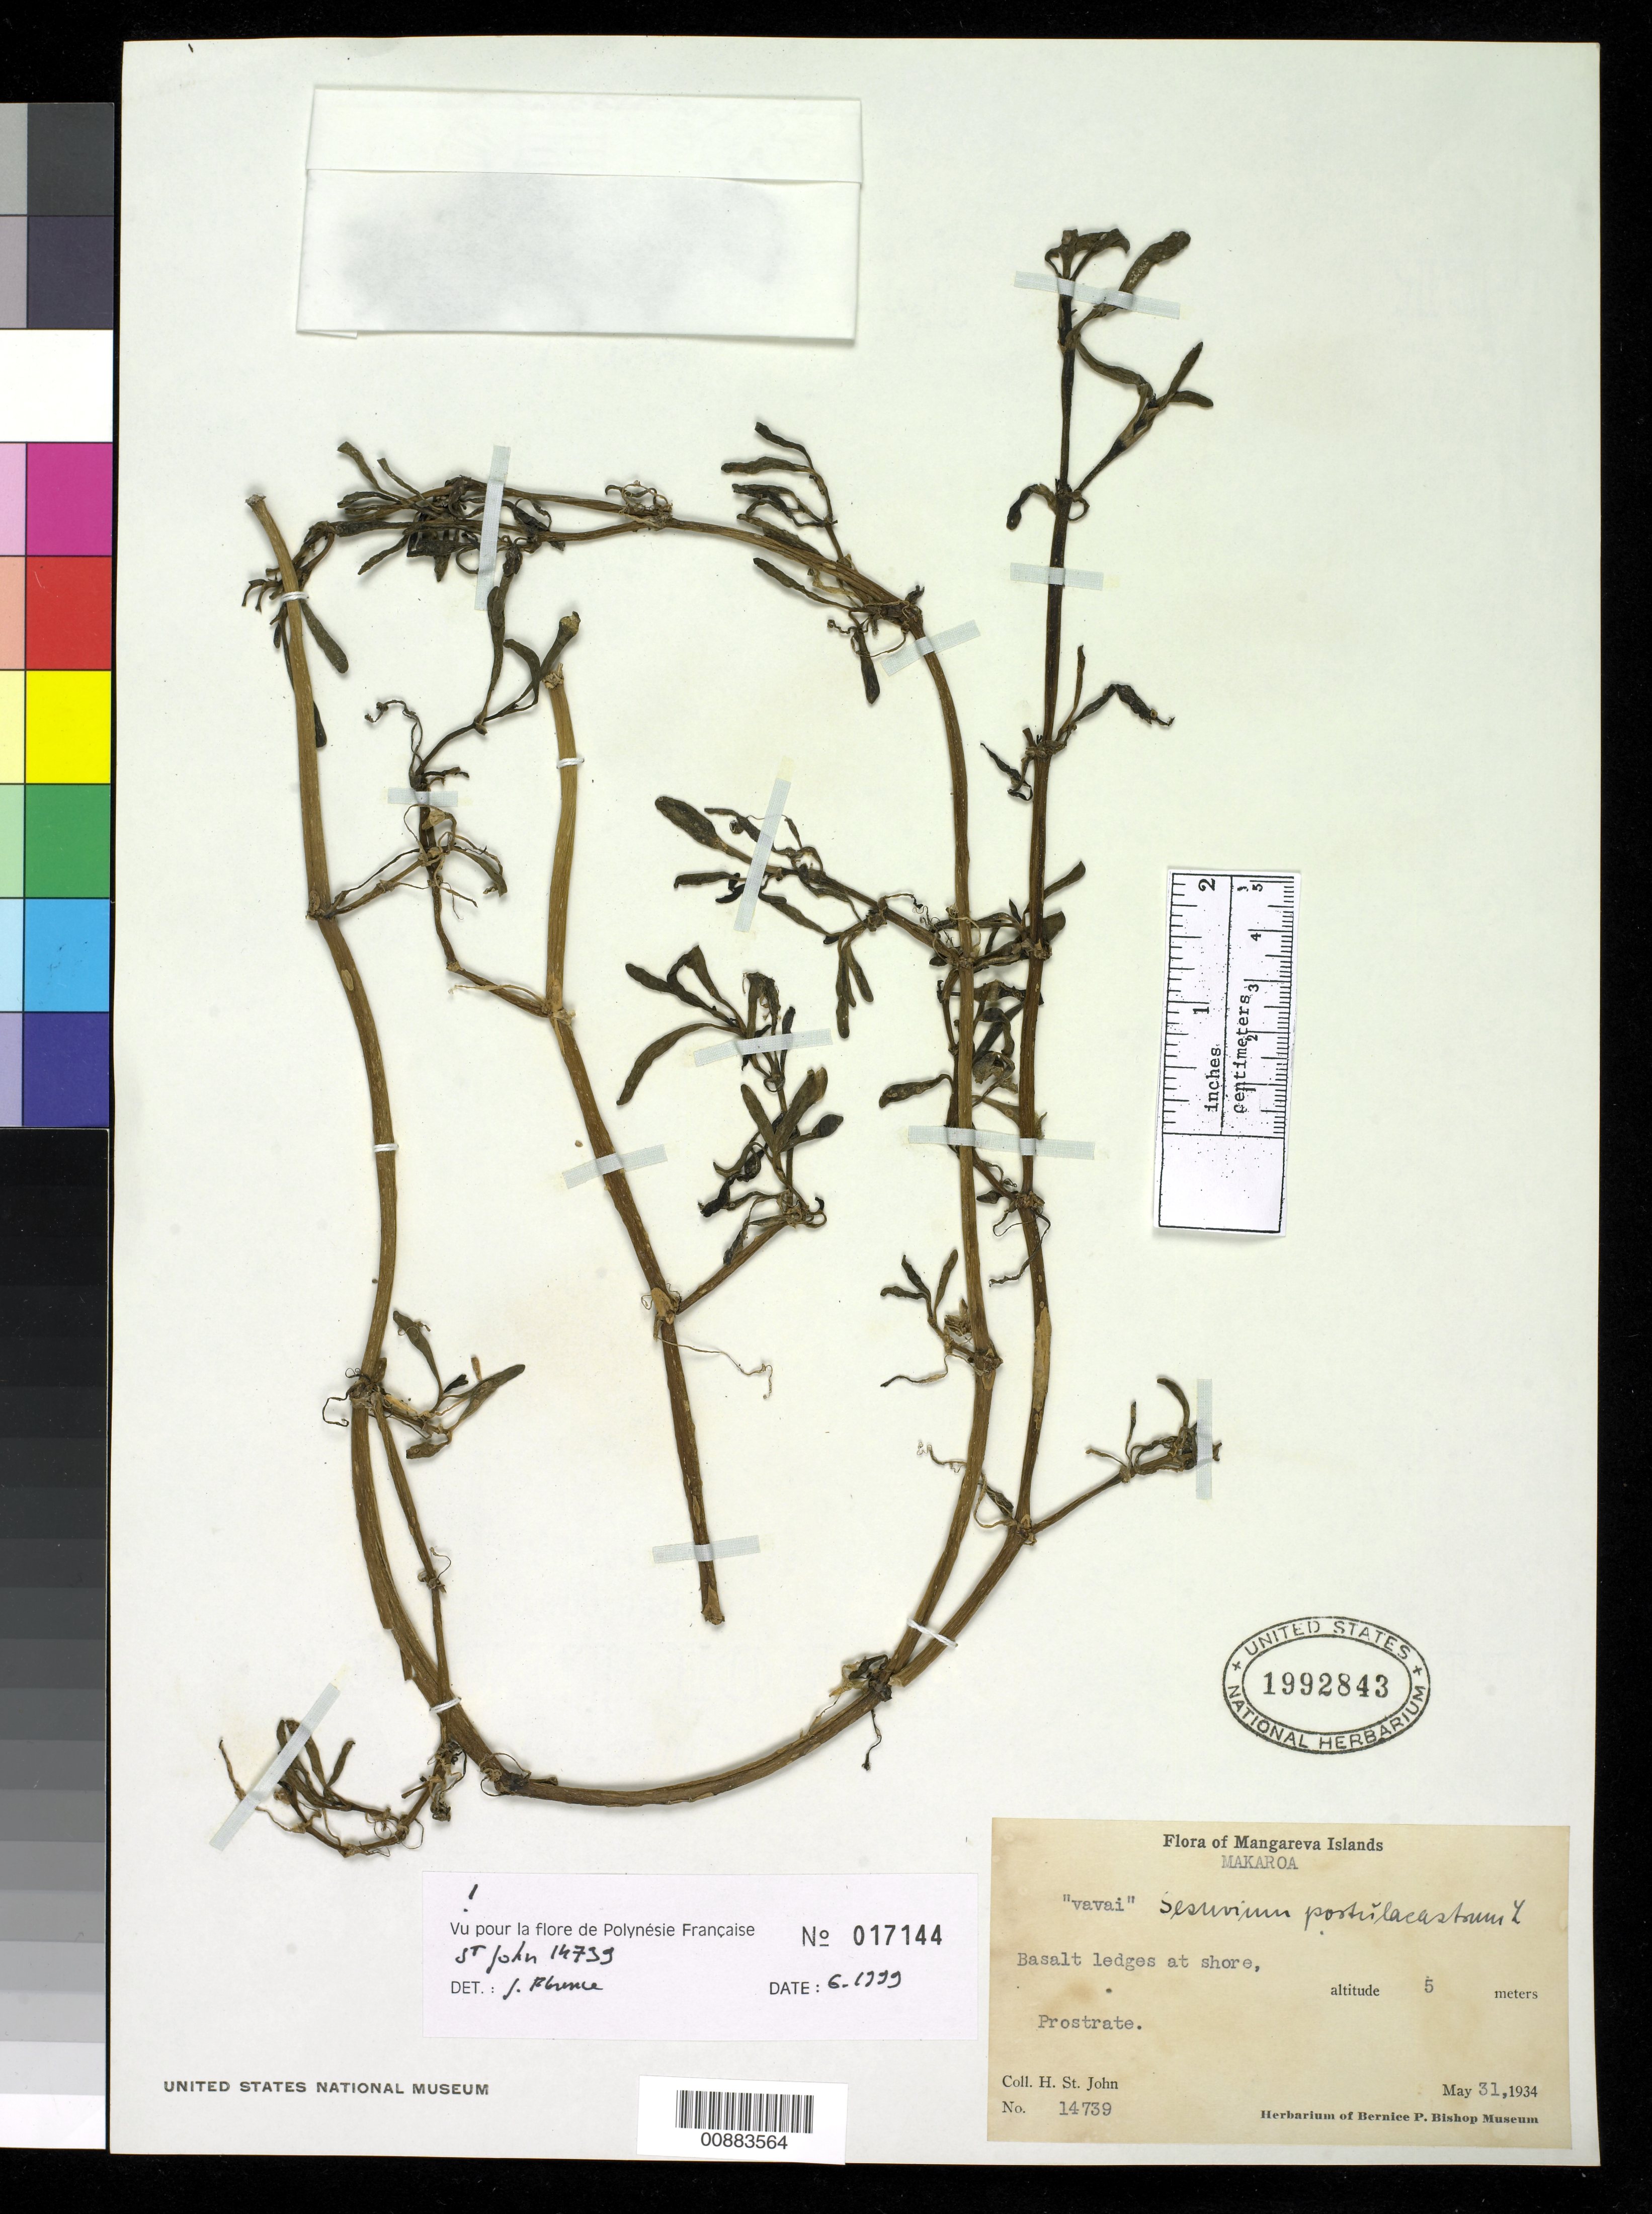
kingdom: Plantae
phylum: Tracheophyta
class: Magnoliopsida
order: Caryophyllales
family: Aizoaceae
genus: Sesuvium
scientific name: Sesuvium portulacastrum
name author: (L.) L.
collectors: H. St. John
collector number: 14739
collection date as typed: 31 May 1934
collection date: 1934-05-31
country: French Polynesia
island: Mangareva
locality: Makora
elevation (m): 5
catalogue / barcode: US 1992843